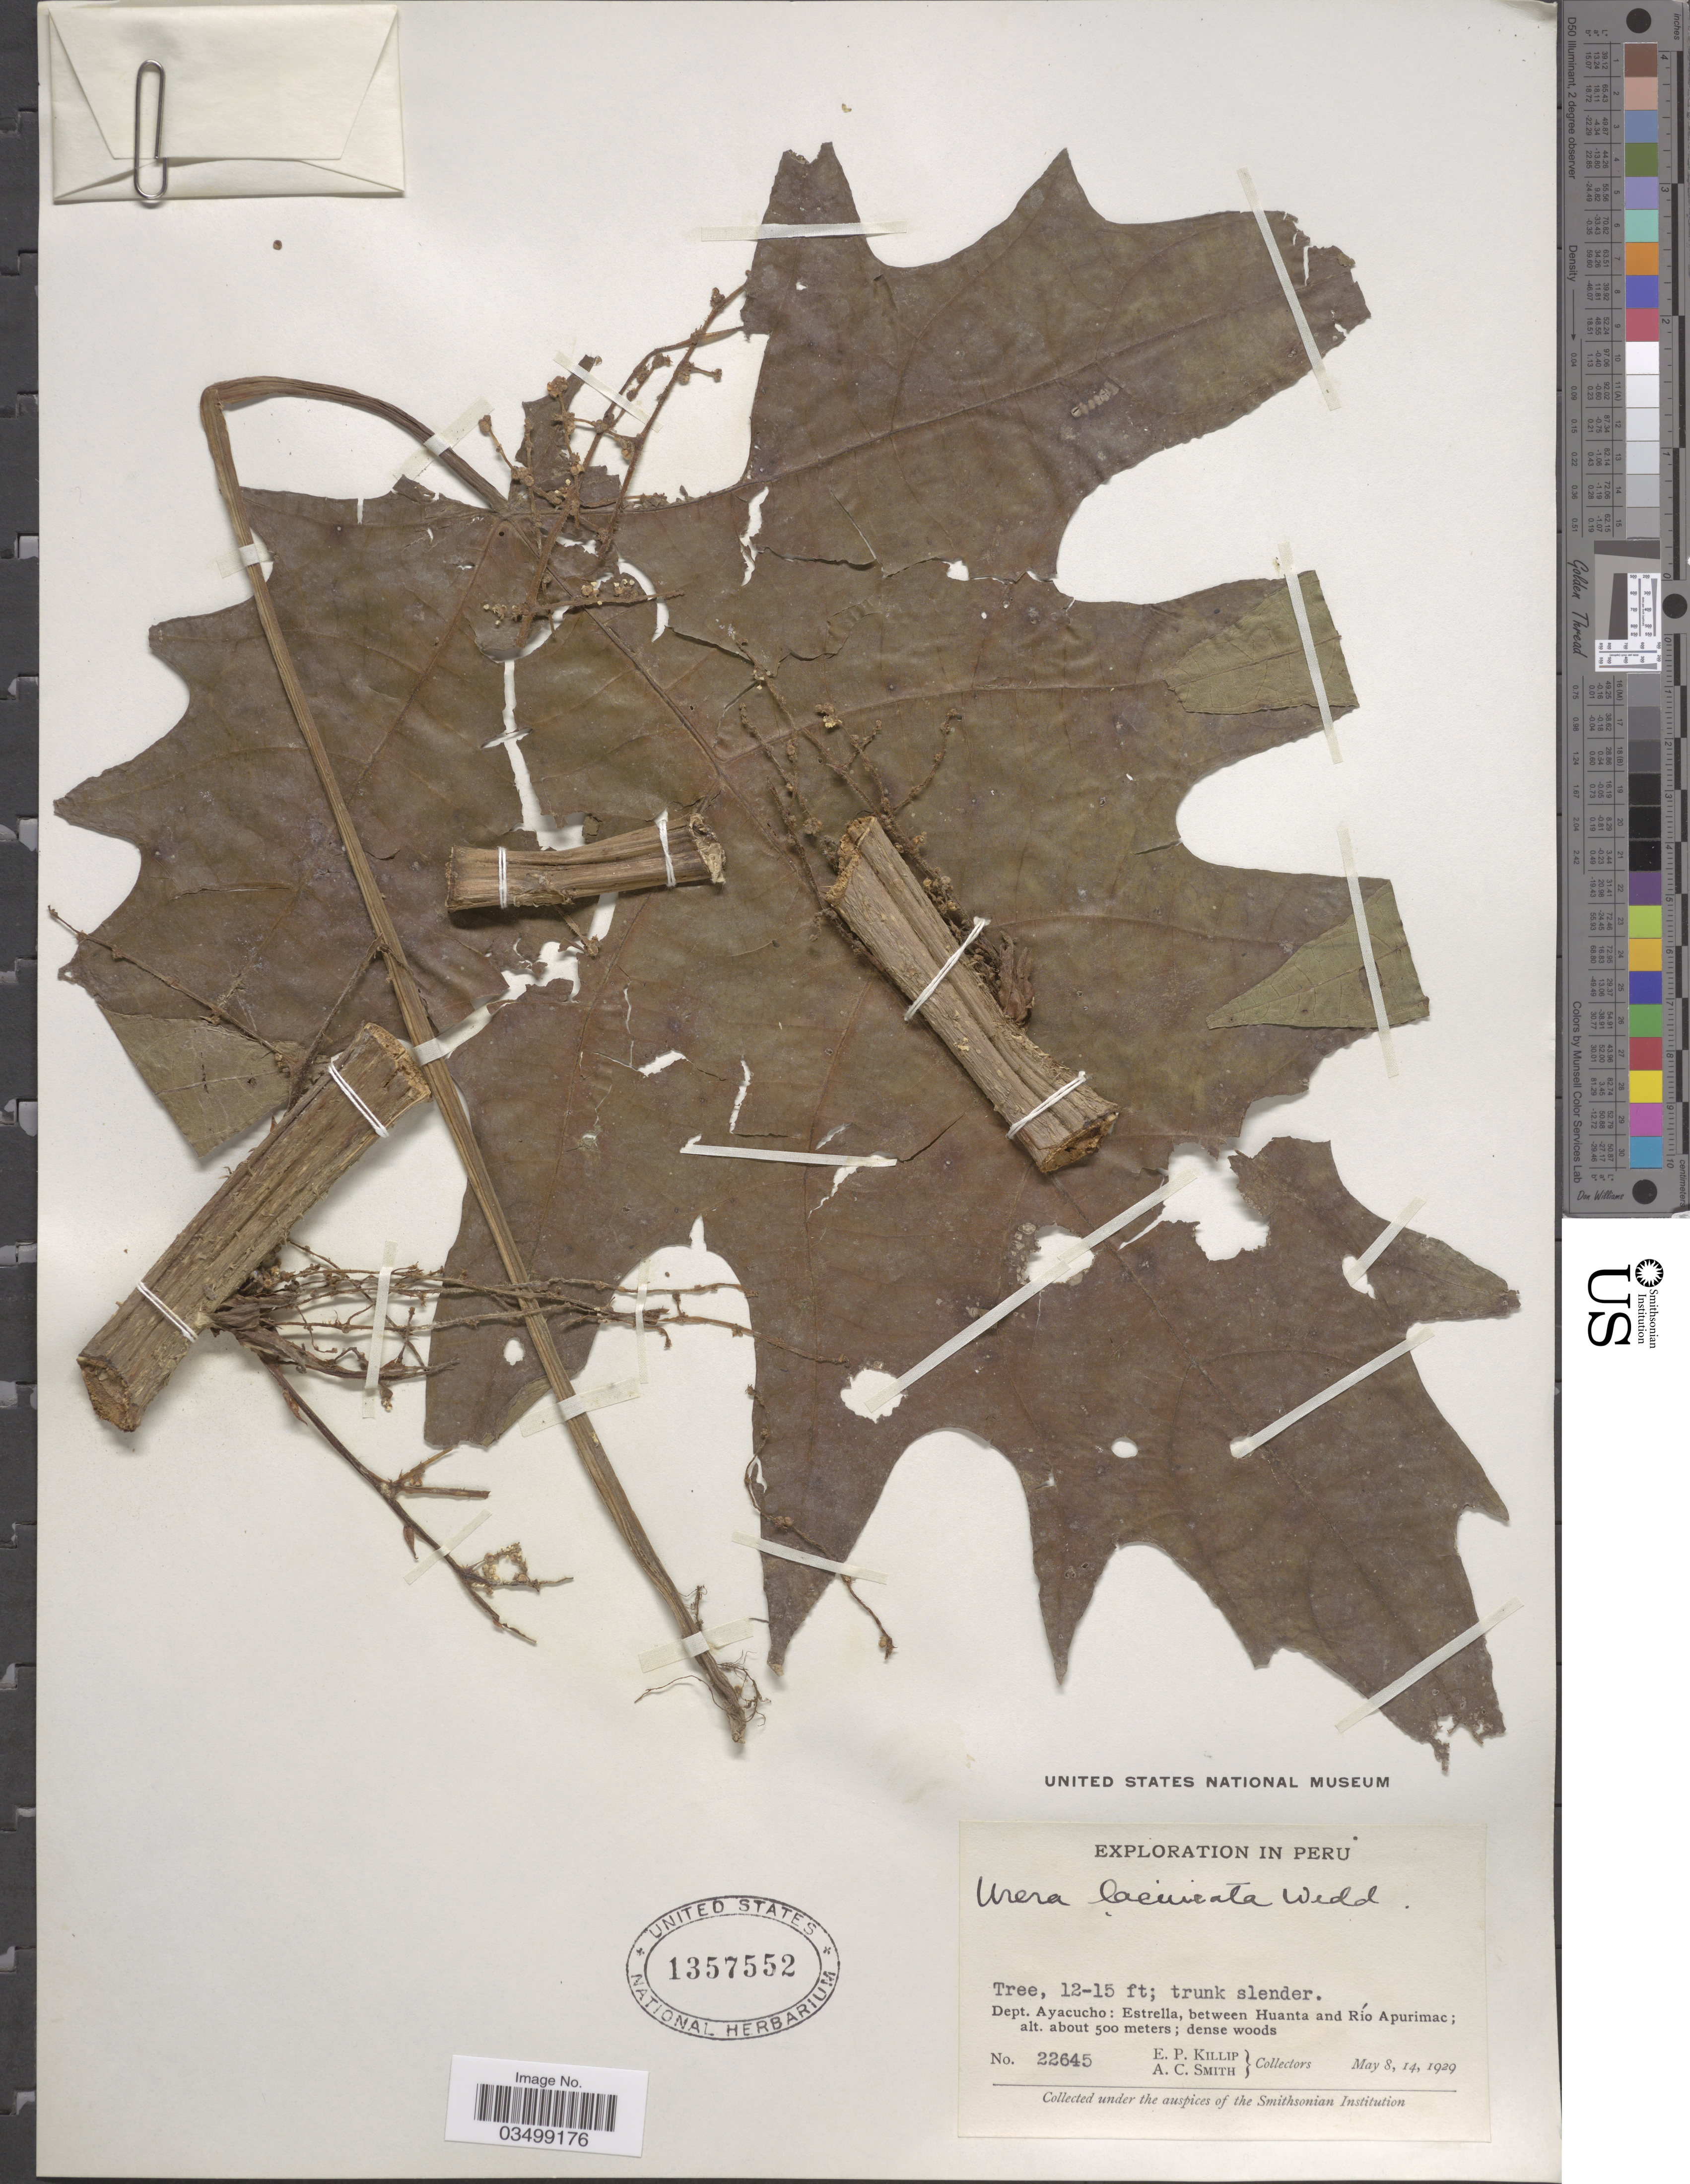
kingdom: Plantae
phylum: Tracheophyta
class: Magnoliopsida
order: Rosales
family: Urticaceae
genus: Urera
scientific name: Urera laciniata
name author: (Gaudich.) Wedd.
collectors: E. P. Killip & A. C. Smith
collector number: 22645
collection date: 1929-05-08/1929-05-14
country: Peru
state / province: Ayacucho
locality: Dept. Ayacucho: Estrella, between Huanta and Río Apurimac.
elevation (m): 500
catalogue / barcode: US 1357552